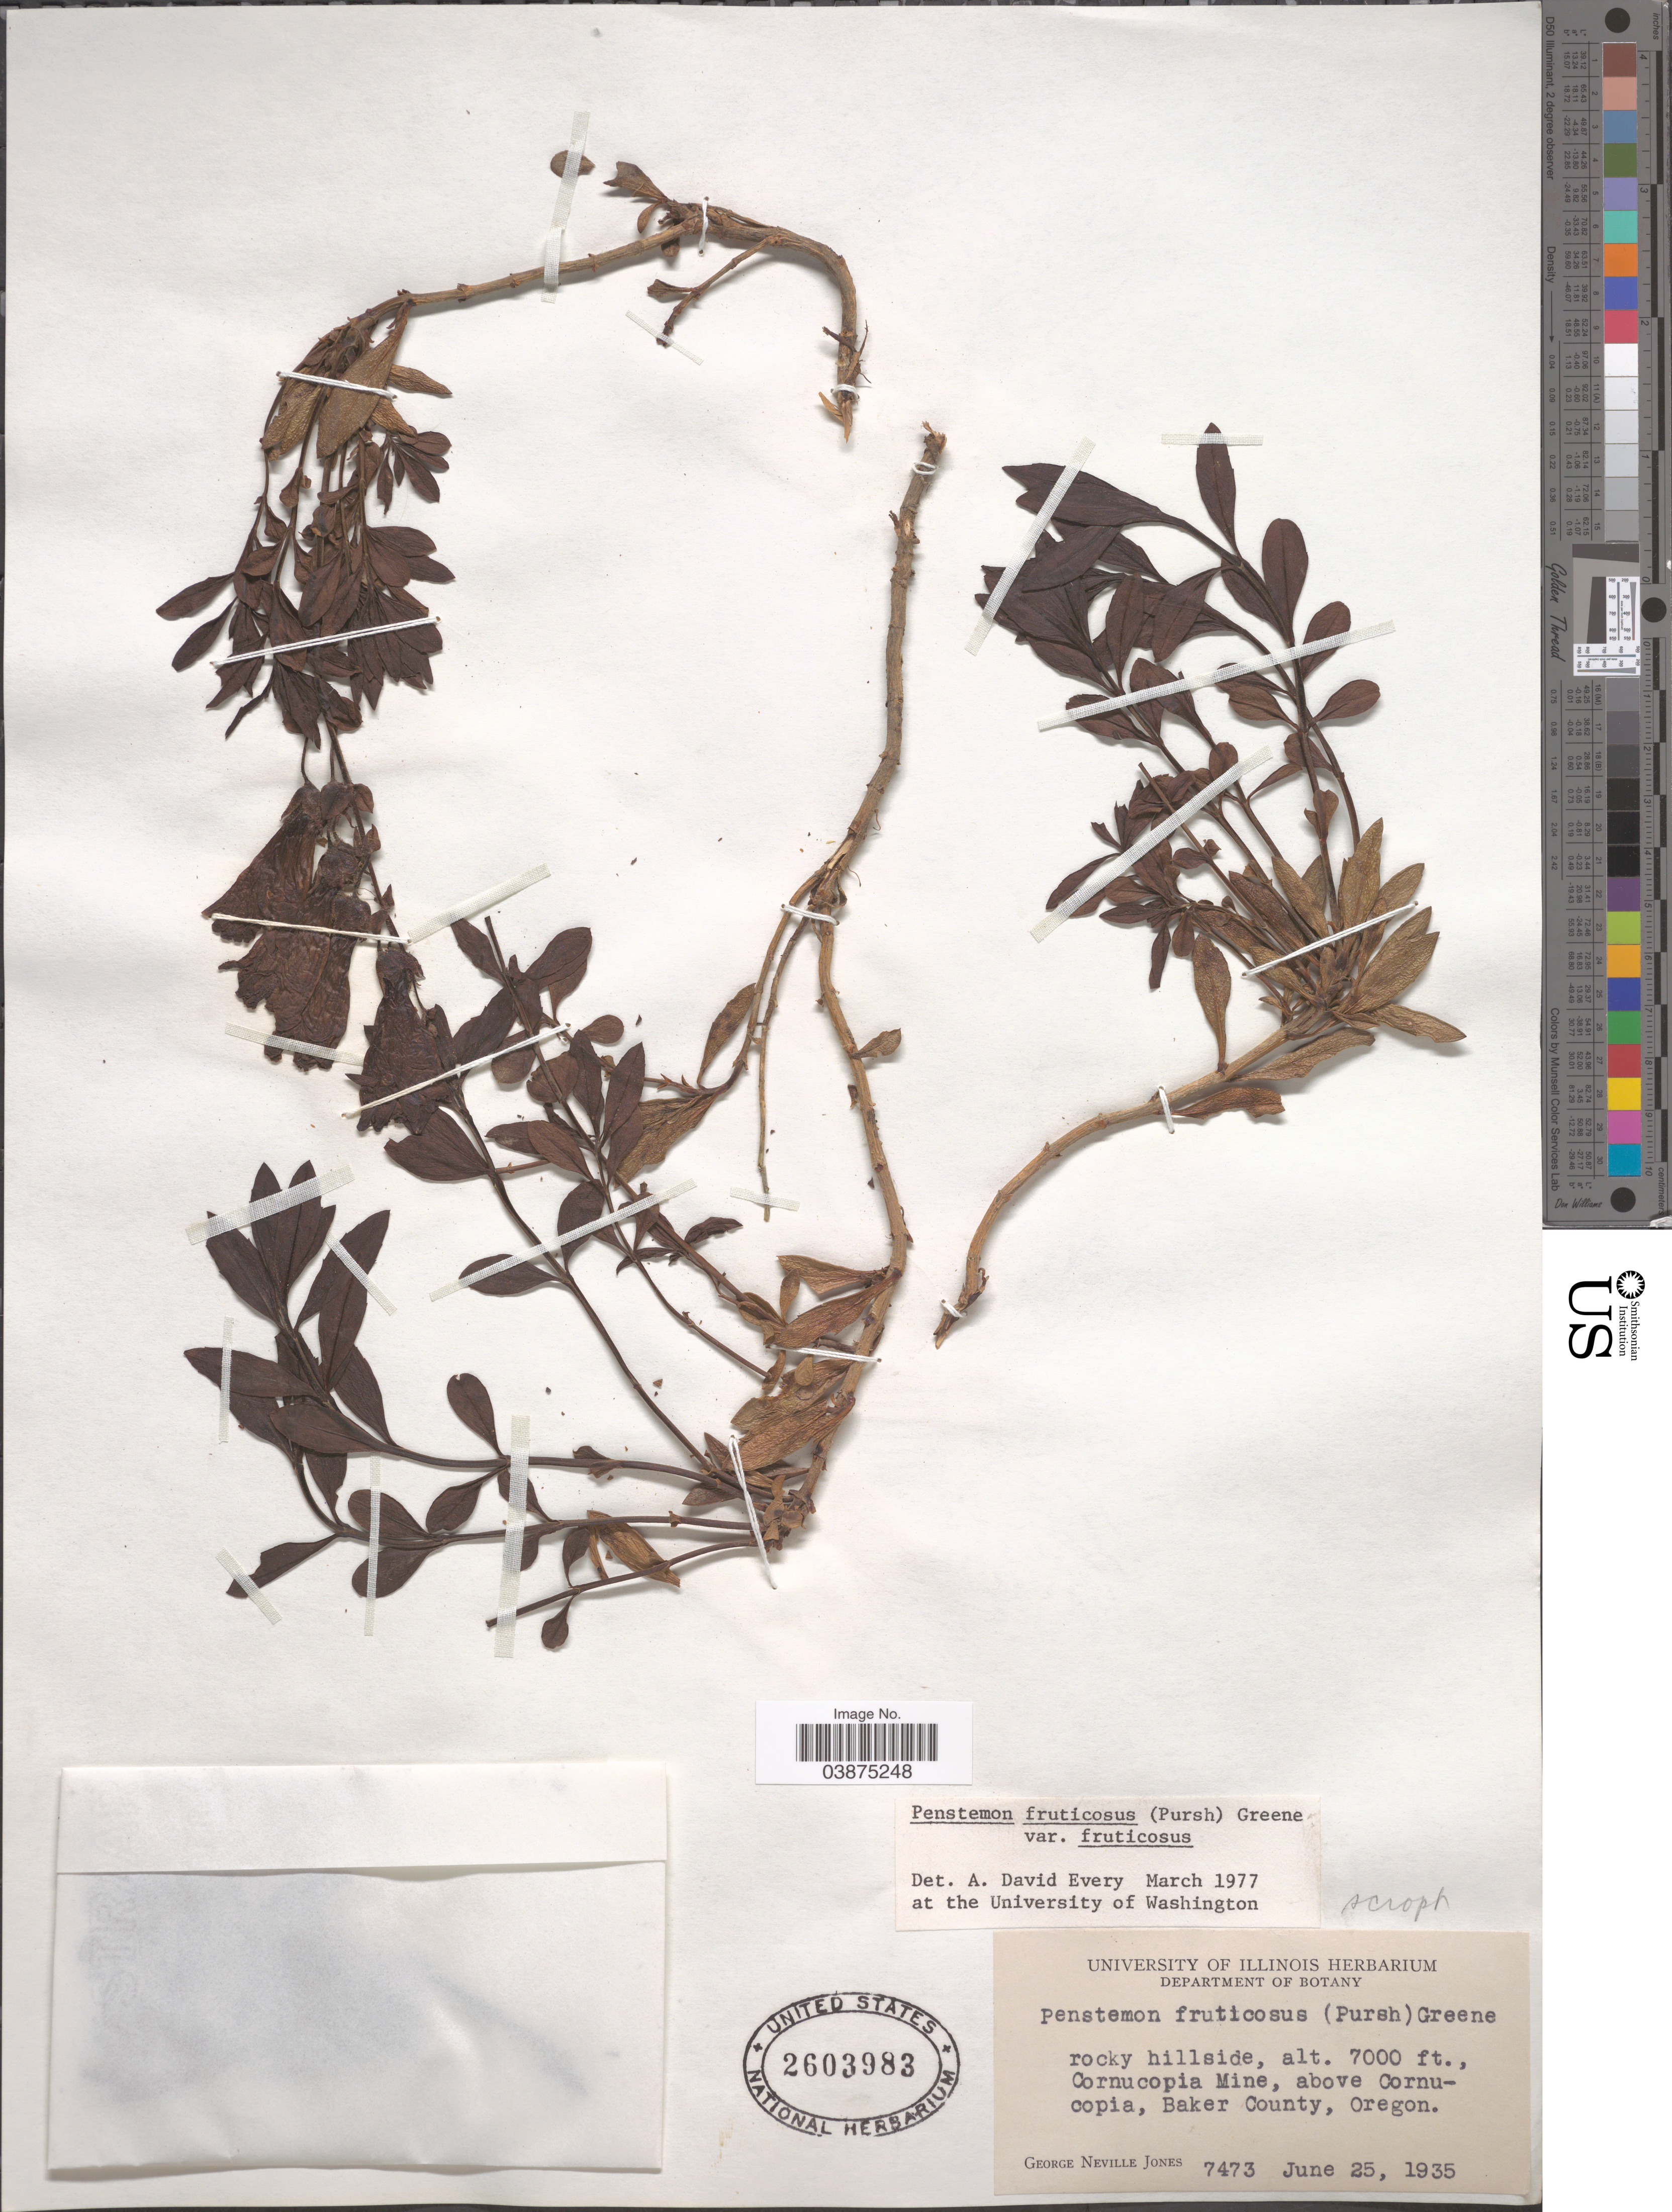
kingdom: Plantae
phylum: Tracheophyta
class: Magnoliopsida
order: Lamiales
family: Plantaginaceae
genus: Penstemon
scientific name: Penstemon fruticosus var. fruticosus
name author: (Pursh) Greene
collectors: G. N. Jones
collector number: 7473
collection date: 1935-06-25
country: United States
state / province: Oregon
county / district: Baker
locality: Cornucopia Mine, above Cornucopia, Baker County.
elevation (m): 2134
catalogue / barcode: US 2603983